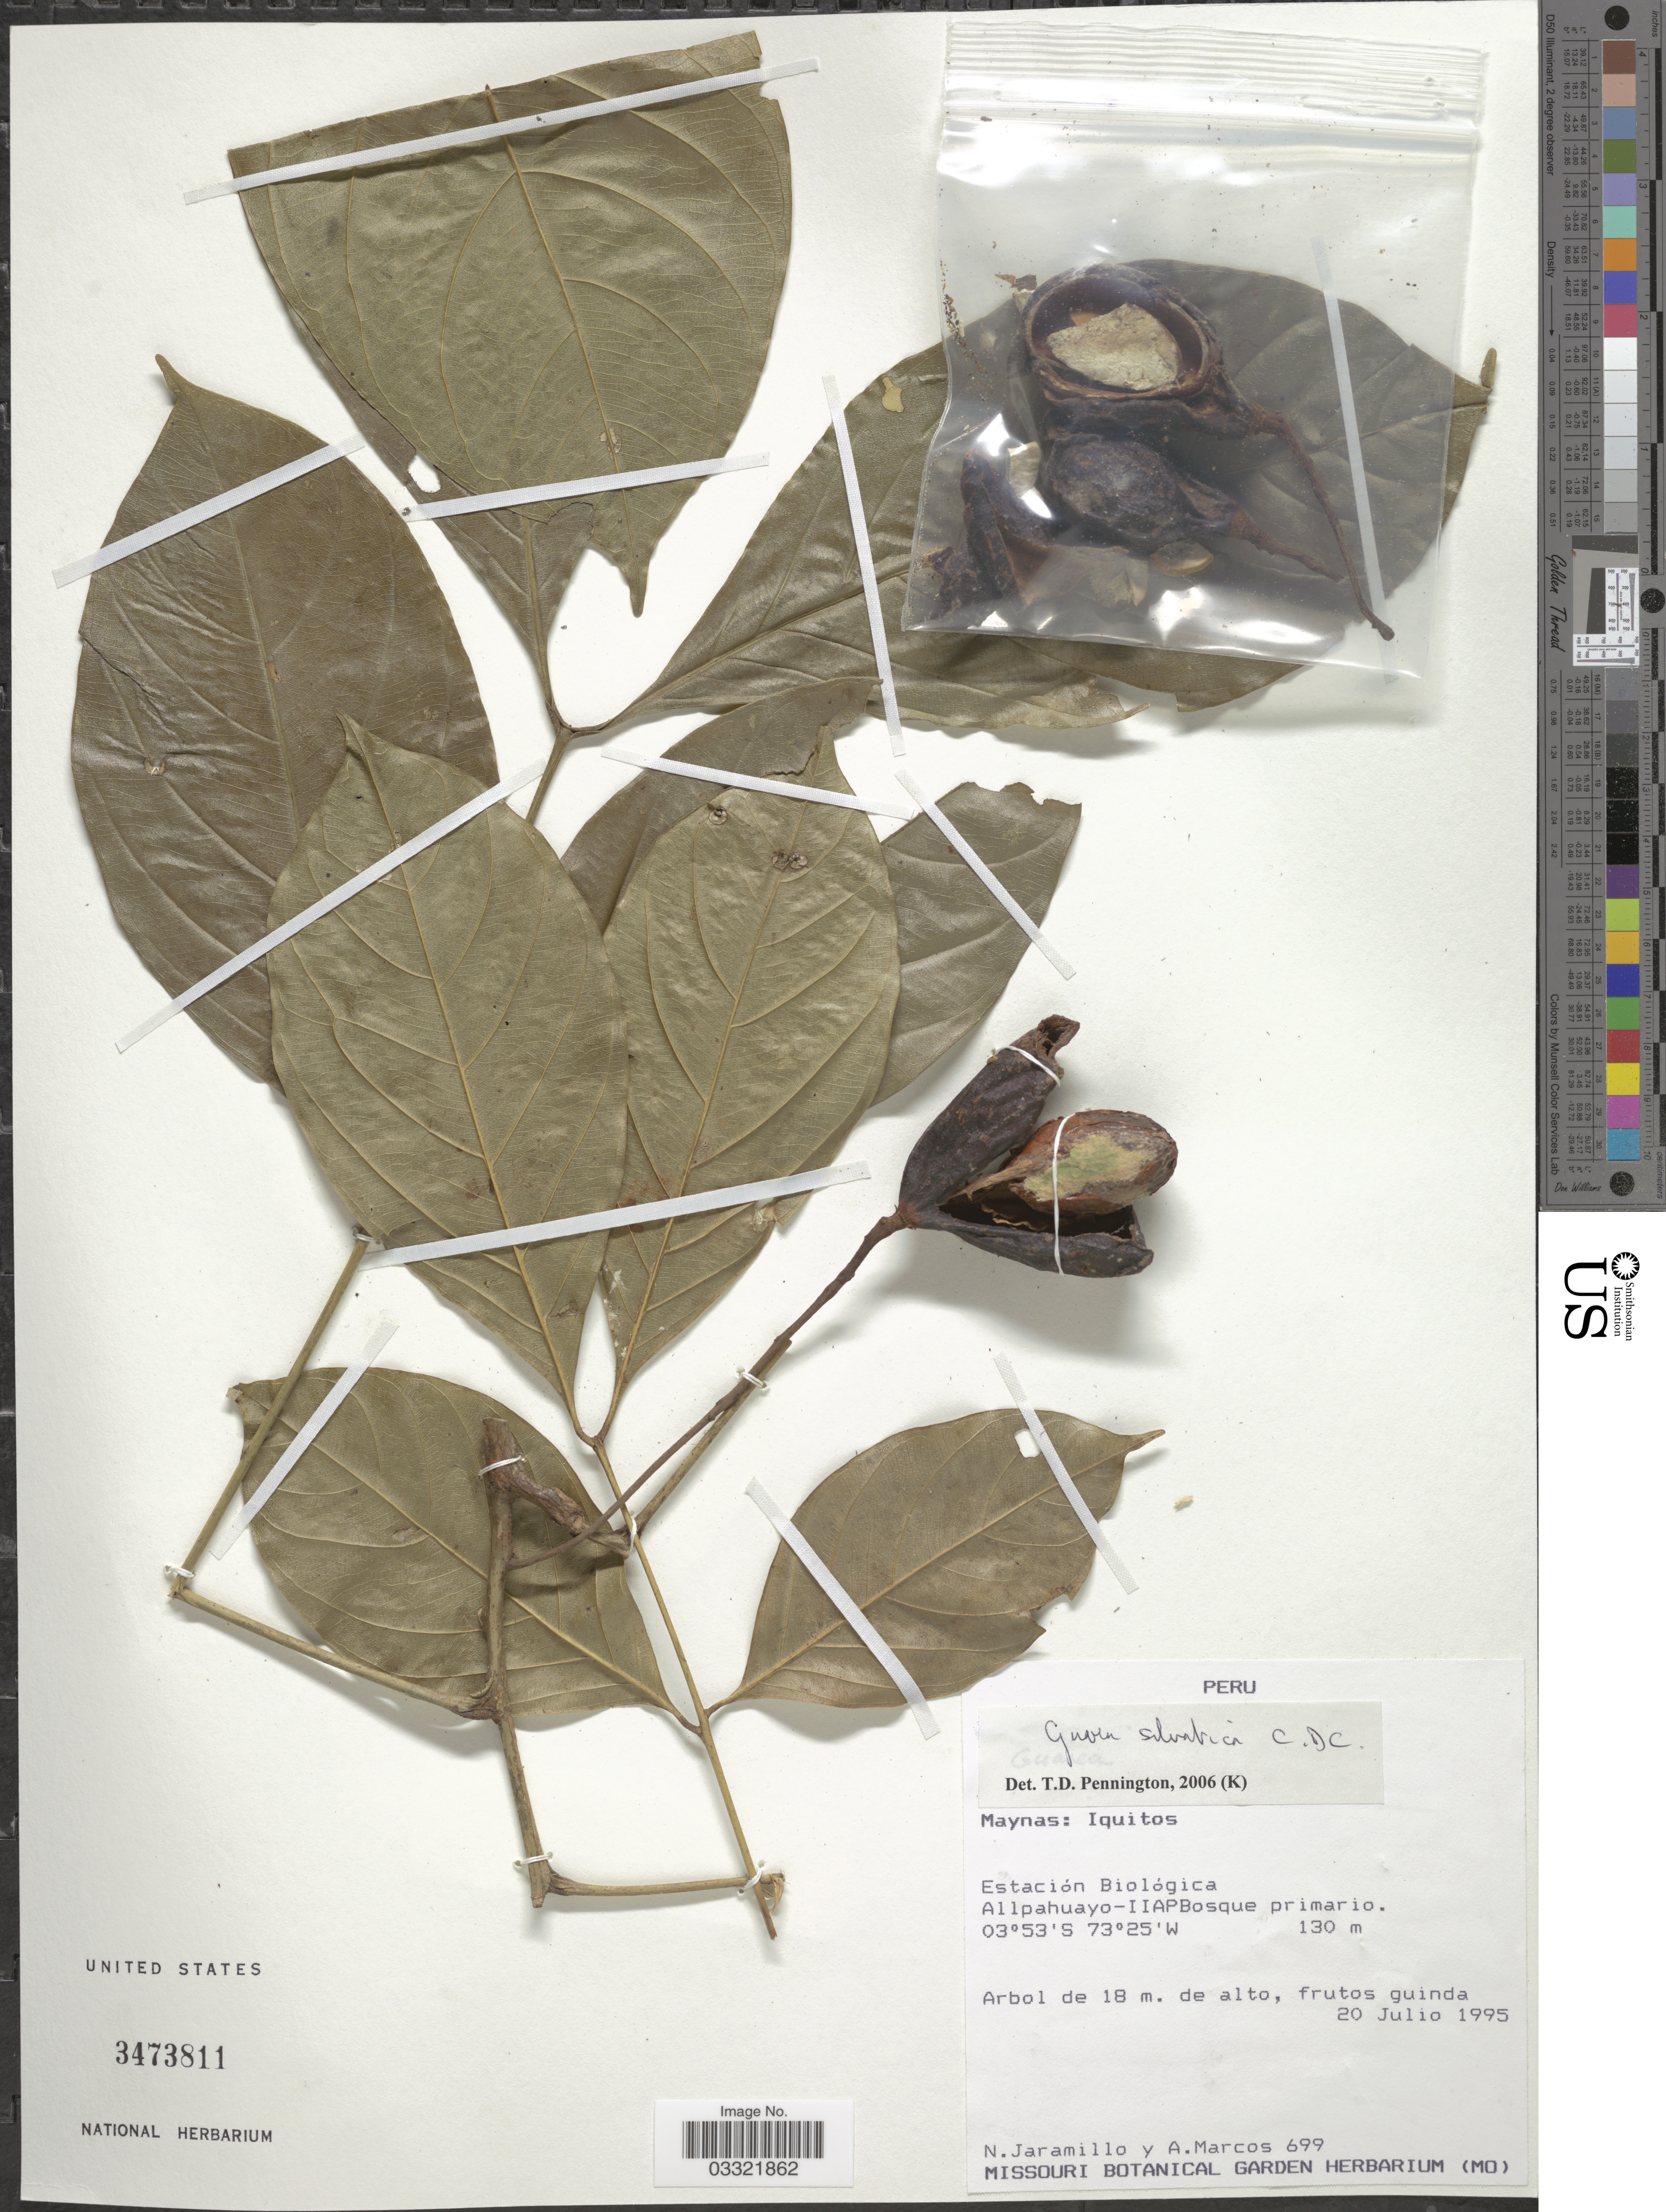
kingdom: Plantae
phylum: Tracheophyta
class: Magnoliopsida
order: Sapindales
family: Meliaceae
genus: Guarea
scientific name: Guarea silvatica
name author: C. DC.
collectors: N. Jaramillo & A. Marcos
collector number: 699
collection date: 1995-07-20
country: Peru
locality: Maynas: Iquitos. Estación Biológica. Allpahuayo- IIAPBosque primario.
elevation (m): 130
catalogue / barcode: US 3473811